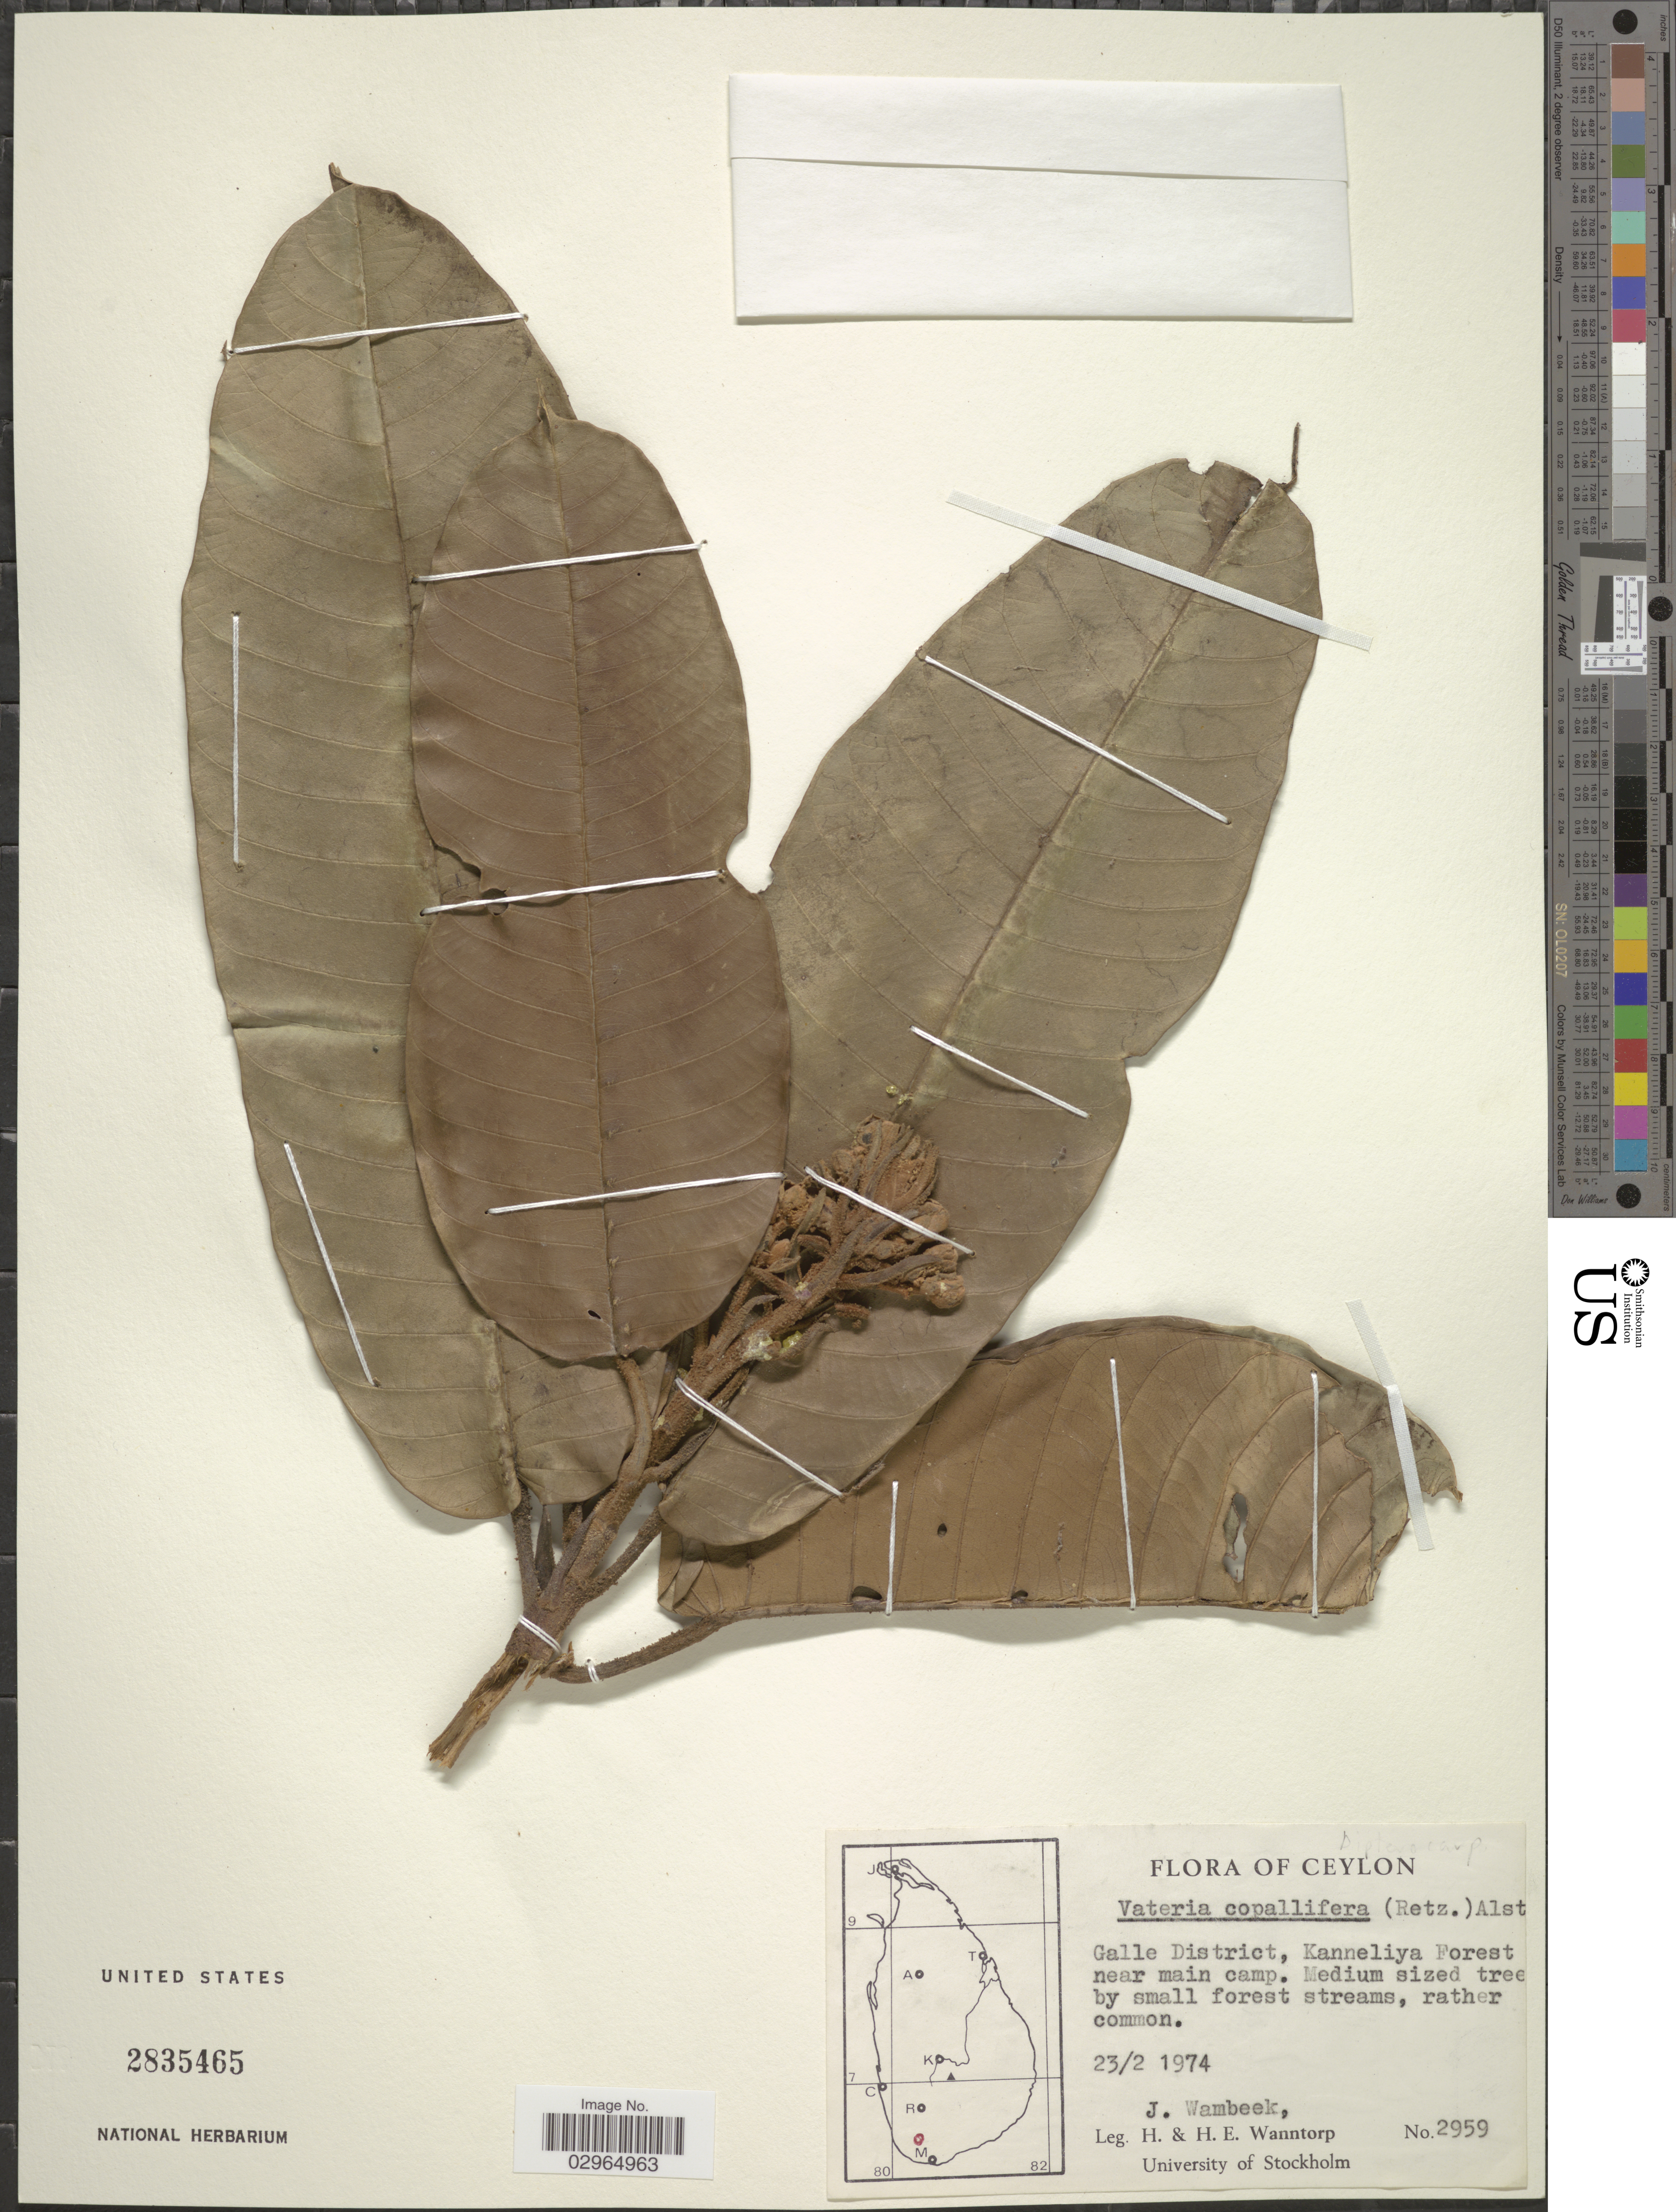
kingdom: Plantae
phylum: Tracheophyta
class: Magnoliopsida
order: Malvales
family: Dipterocarpaceae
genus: Vateria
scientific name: Vateria copallifera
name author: (Retz.) Alston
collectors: J. Wambeek, H. Wanntorp & H. Wanntorp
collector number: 2959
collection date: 1974-02-23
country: Sri Lanka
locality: Ceylon. Galle District, Kanneliya Forest near main camp.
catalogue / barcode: US 2835465